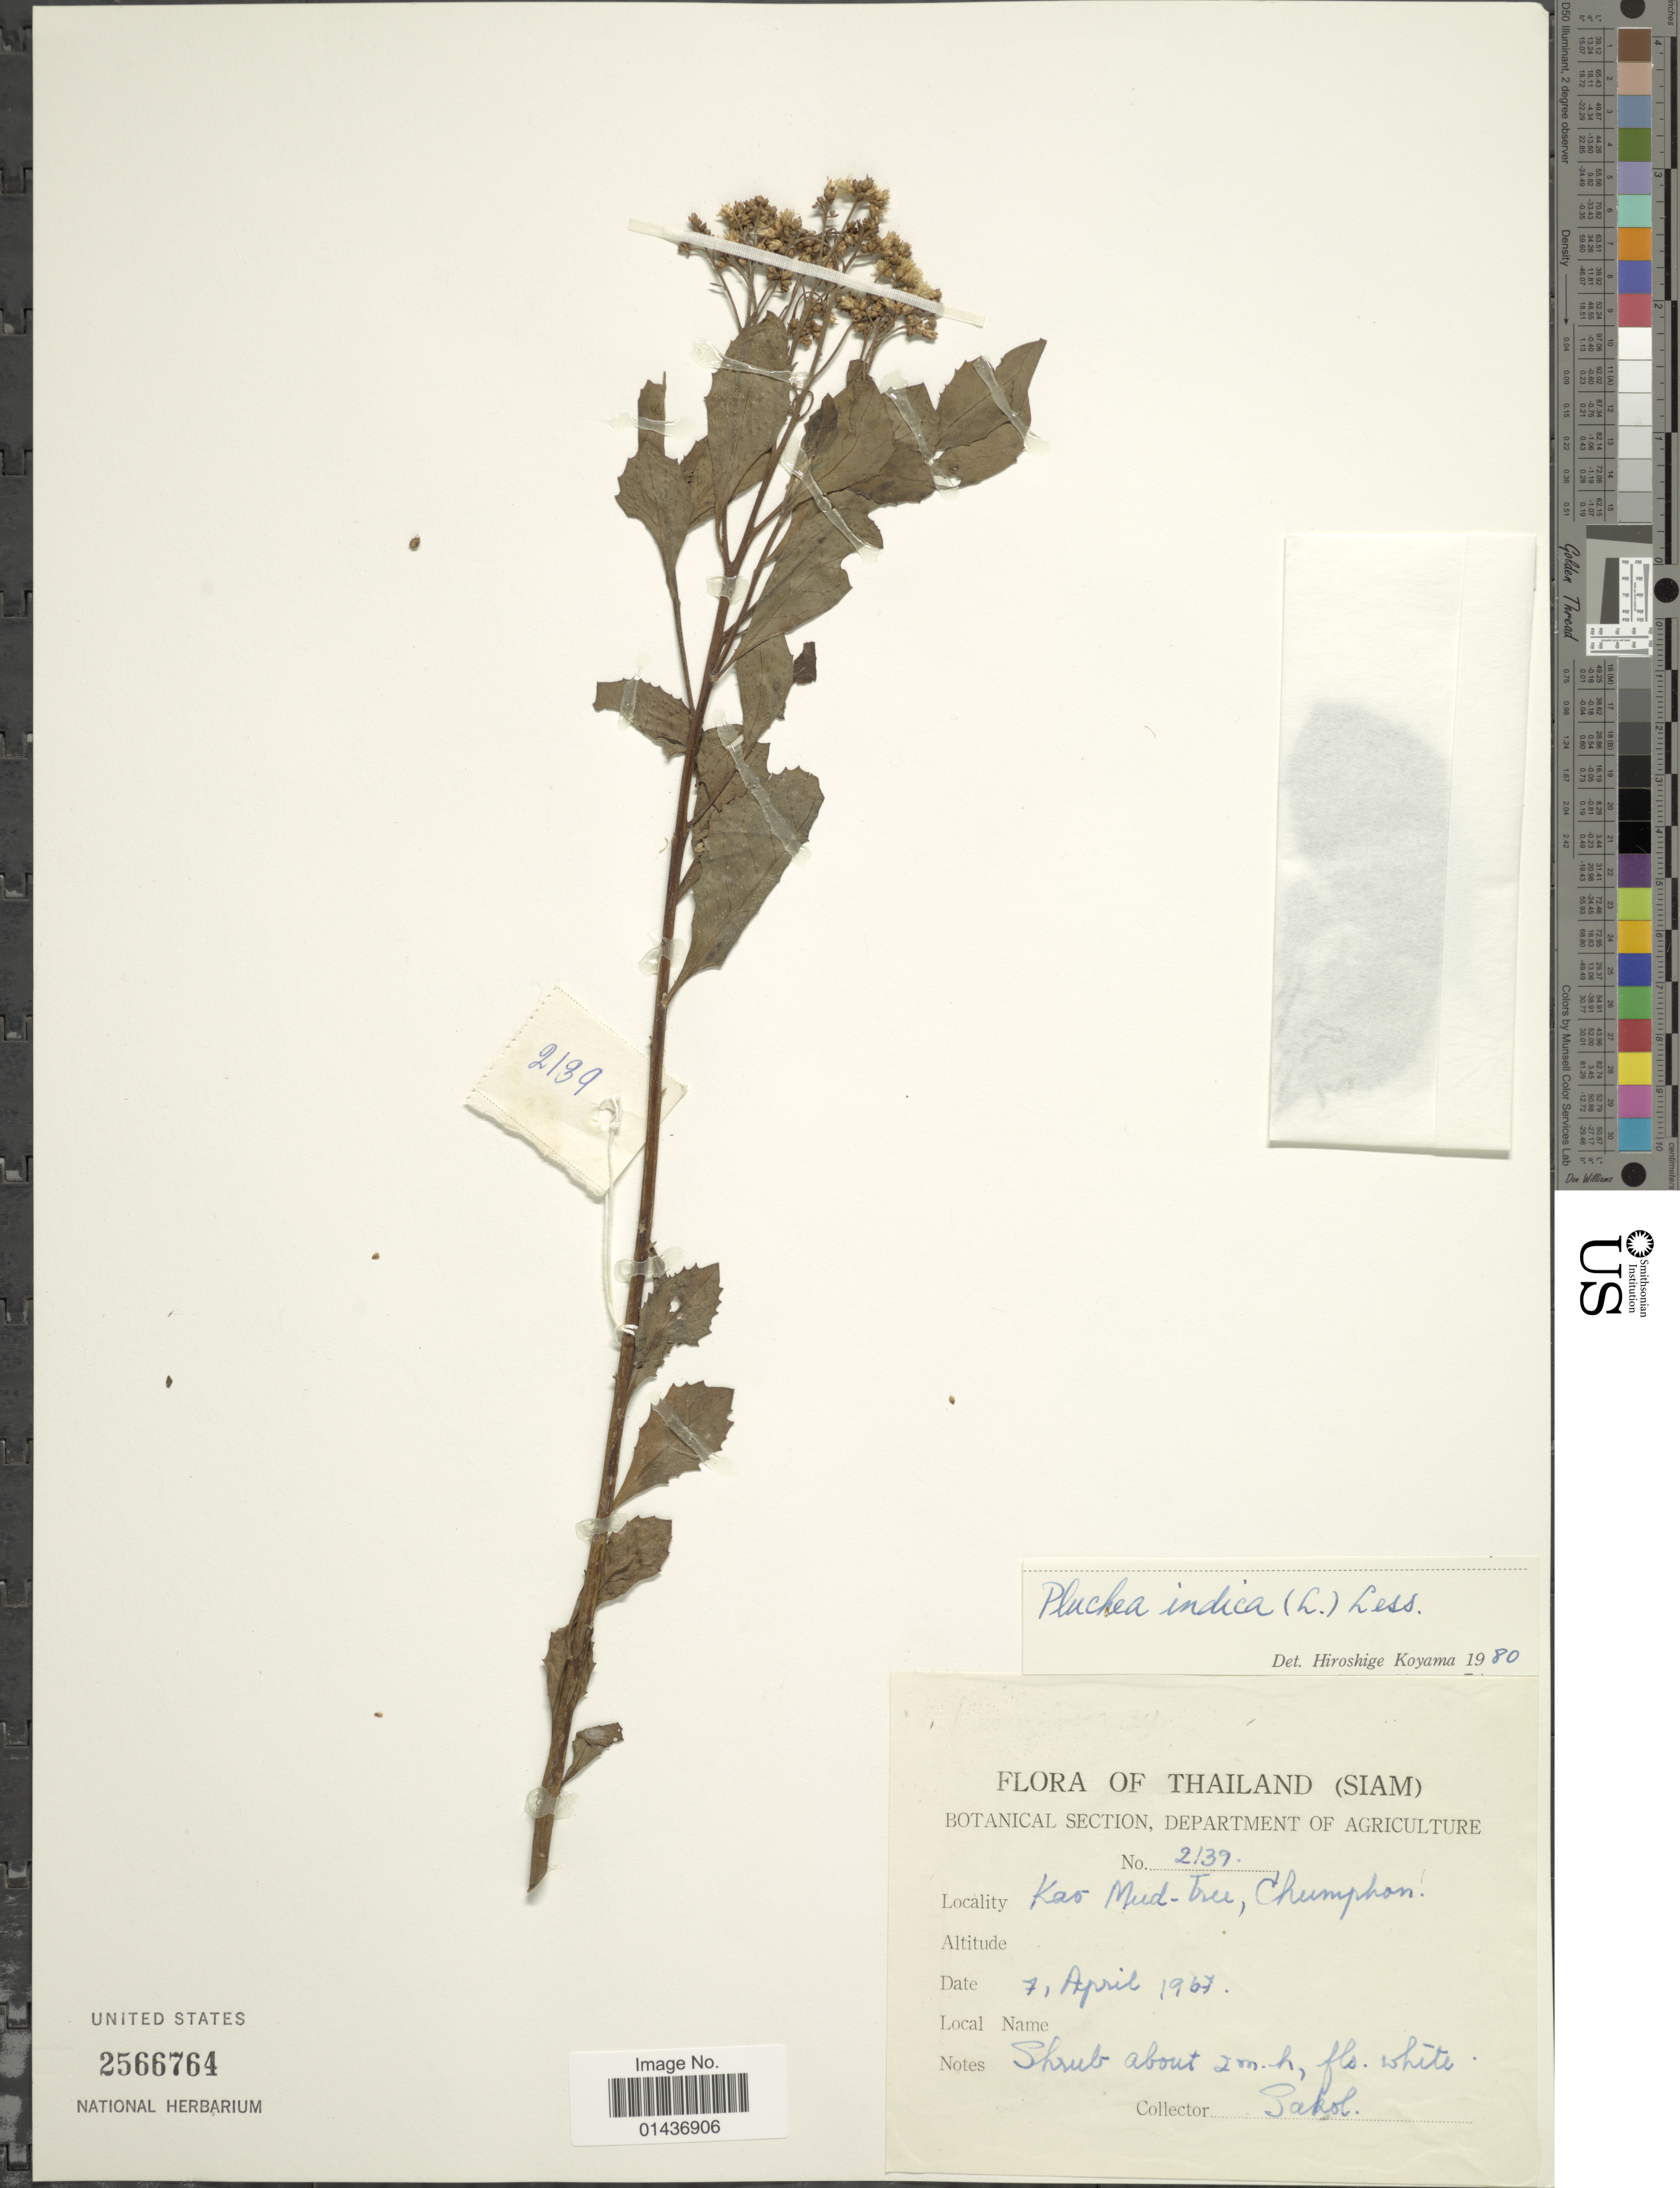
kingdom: Plantae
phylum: Tracheophyta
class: Magnoliopsida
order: Asterales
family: Asteraceae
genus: Pluchea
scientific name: Pluchea indica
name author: (L.) Less.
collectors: Pakol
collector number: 2139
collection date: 1967-04-07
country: Thailand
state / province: Chumpon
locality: Thailand (Siam), Kao Mud-tree, Chumpon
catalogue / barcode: US 2566764